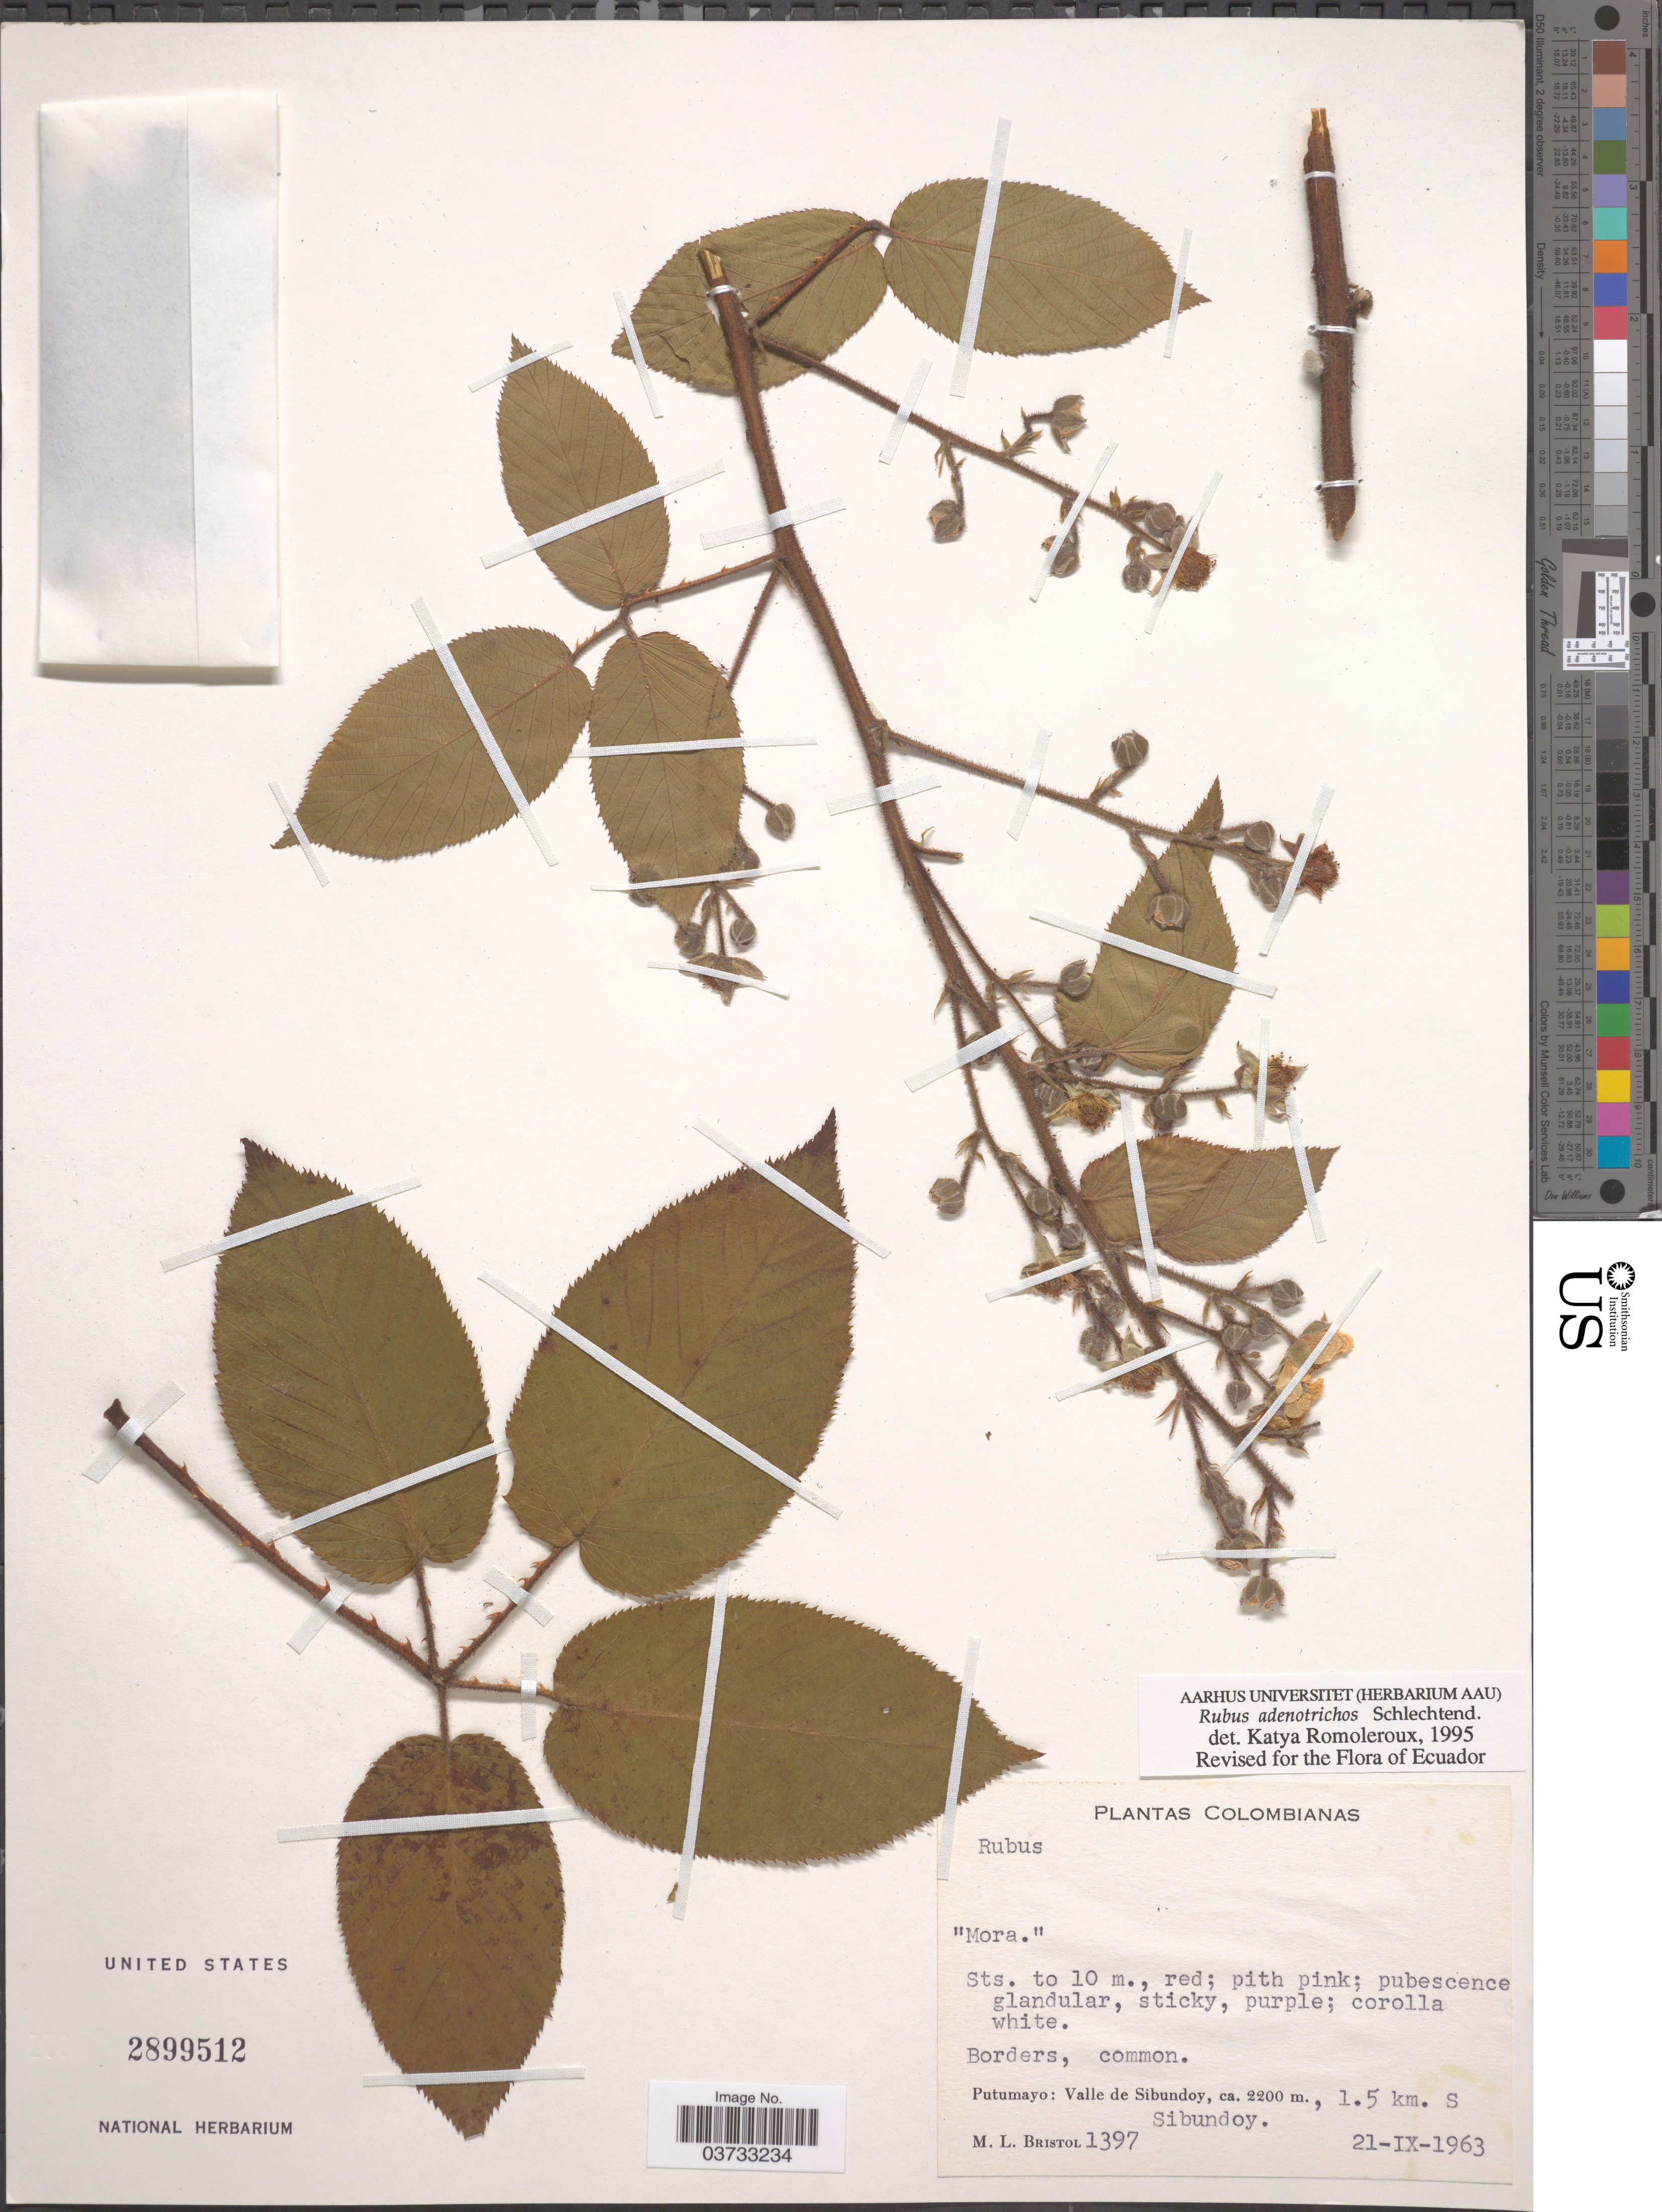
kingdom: Plantae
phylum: Tracheophyta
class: Magnoliopsida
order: Rosales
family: Rosaceae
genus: Rubus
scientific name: Rubus adenotrichos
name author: Schltdl.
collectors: M. L. Bristol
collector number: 1397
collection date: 1963-09-21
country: Colombia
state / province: Putumayo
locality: Valle de Sibundoy, 1.5 km. S Sibundoy.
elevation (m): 2200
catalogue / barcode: US 2899512